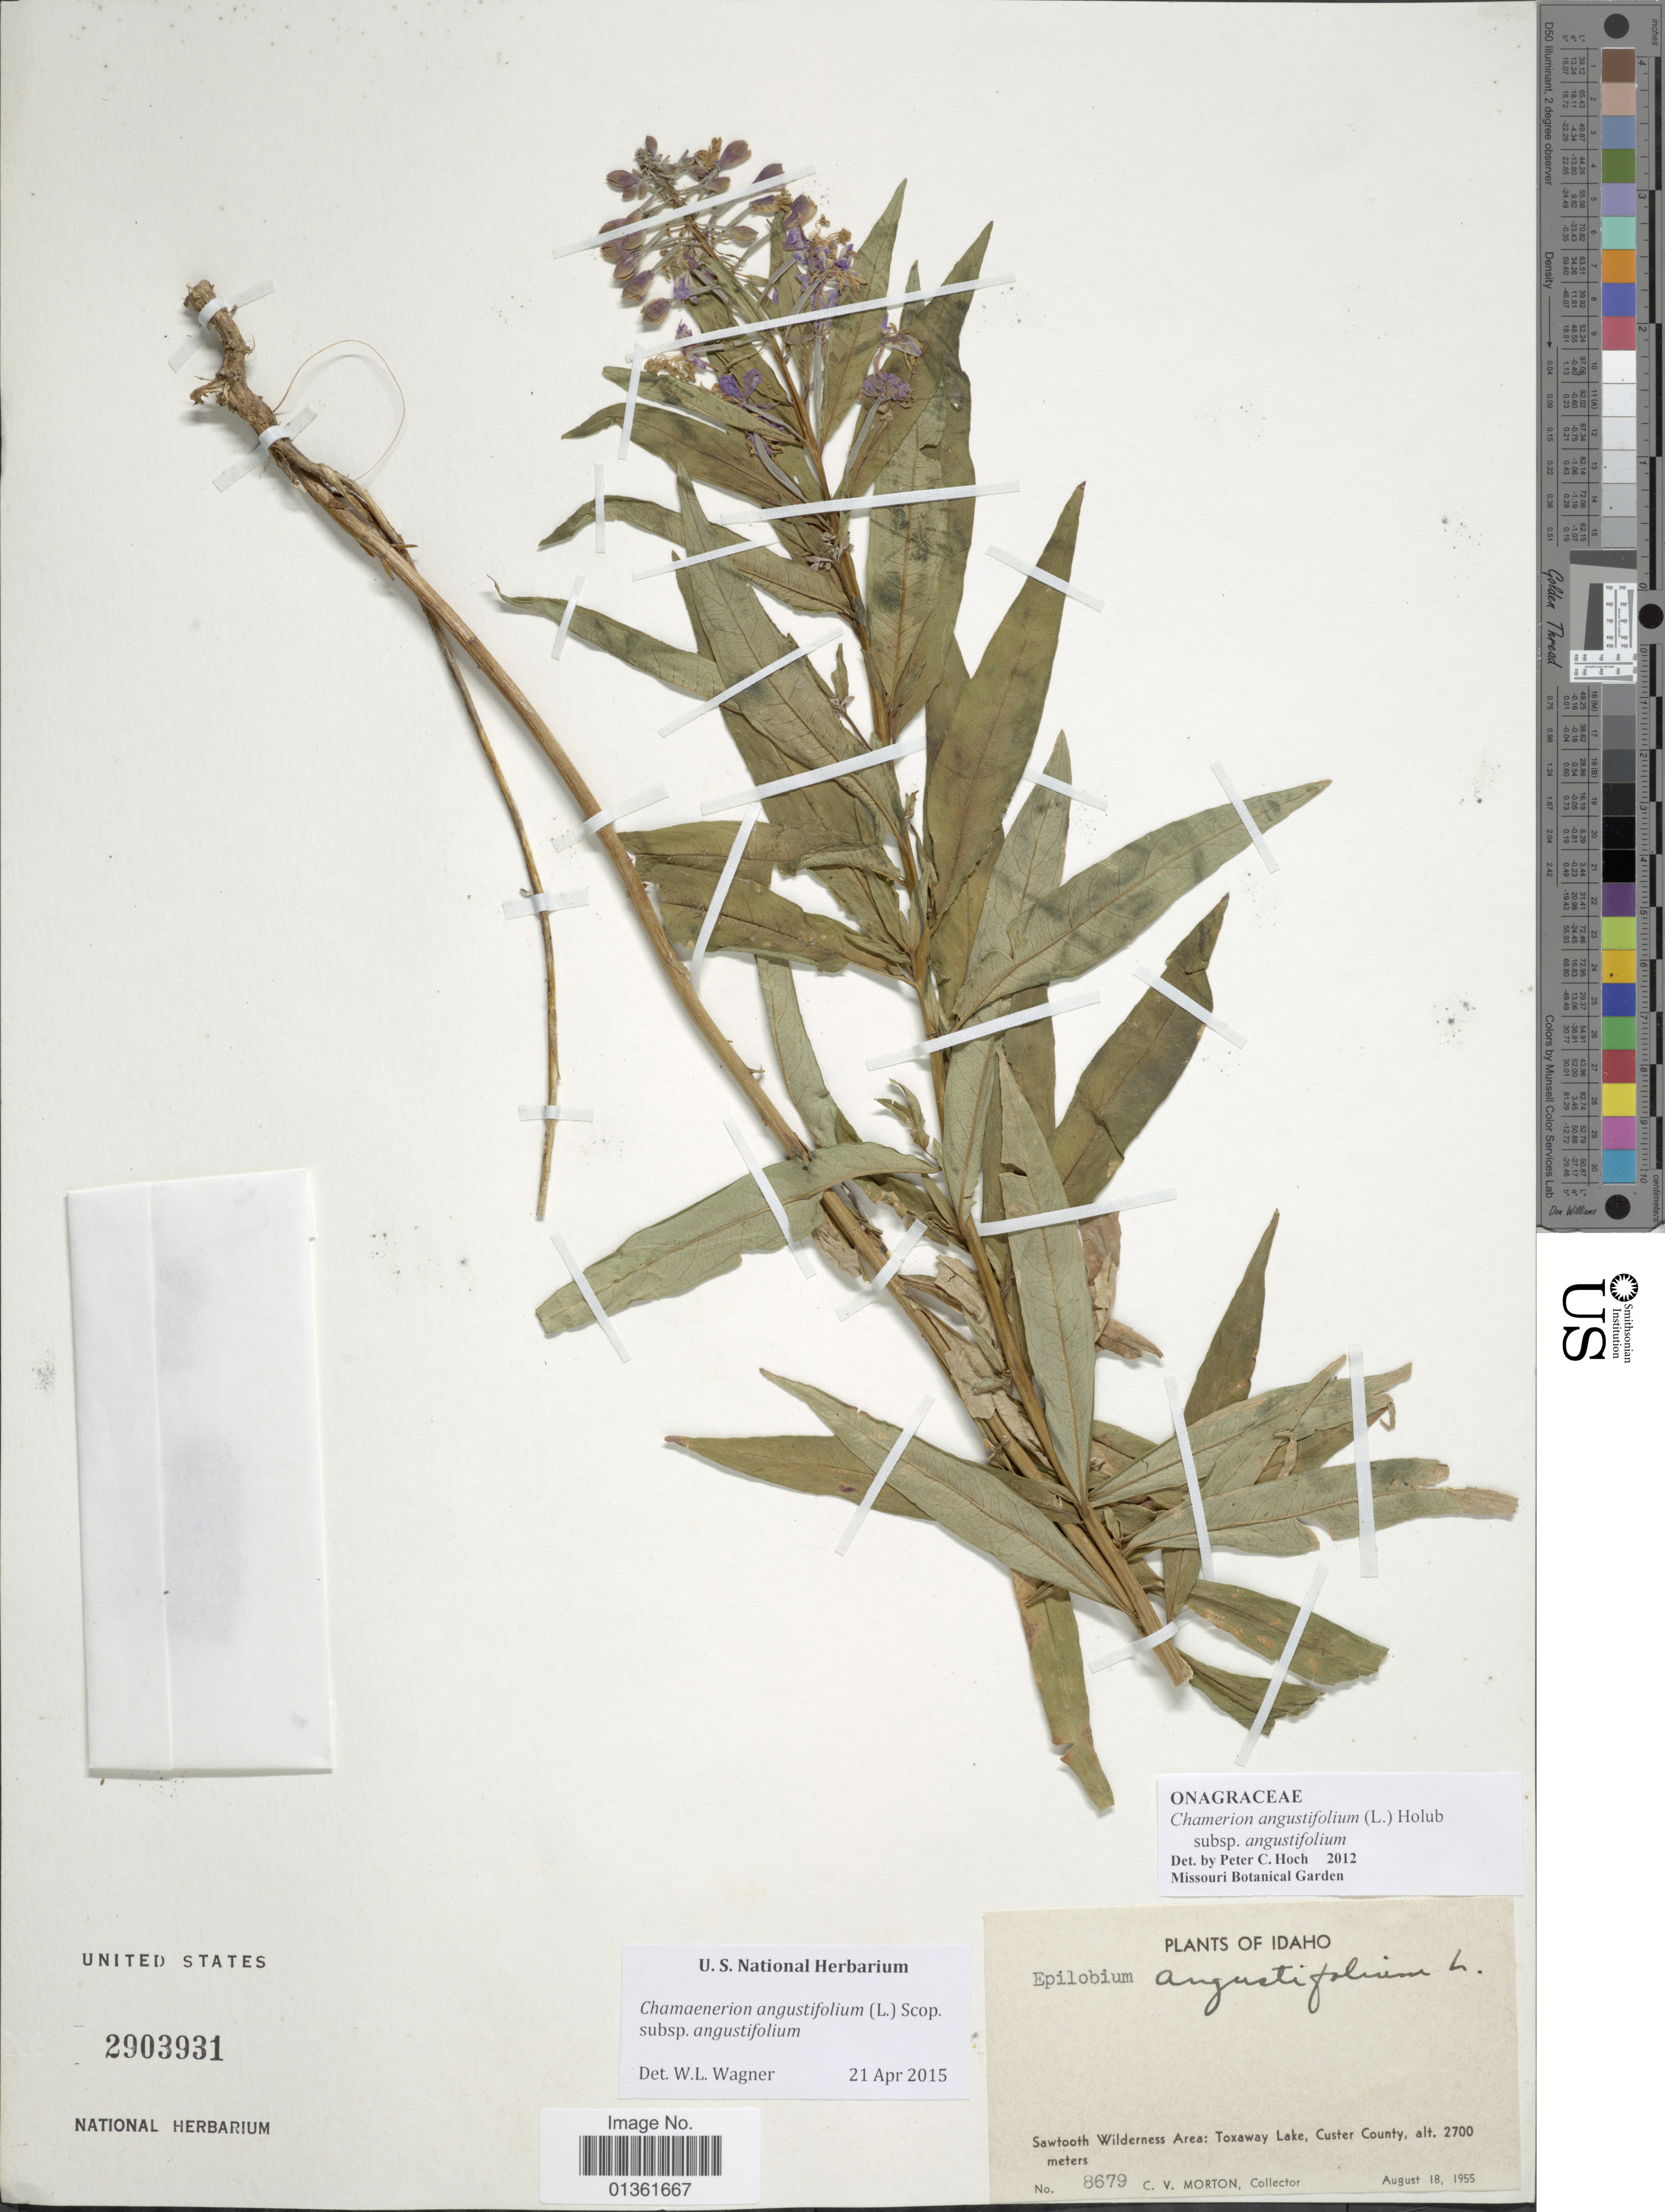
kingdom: Plantae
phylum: Tracheophyta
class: Magnoliopsida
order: Myrtales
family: Onagraceae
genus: Chamaenerion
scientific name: Chamaenerion angustifolium subsp. angustifolium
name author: (L.) Scop.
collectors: C. V. Morton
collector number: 8679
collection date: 1955-08-18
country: United States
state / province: Idaho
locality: Sawtooth Wilderness Area: Toxaway Lake, Custer County.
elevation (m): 2700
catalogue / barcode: US 2903931